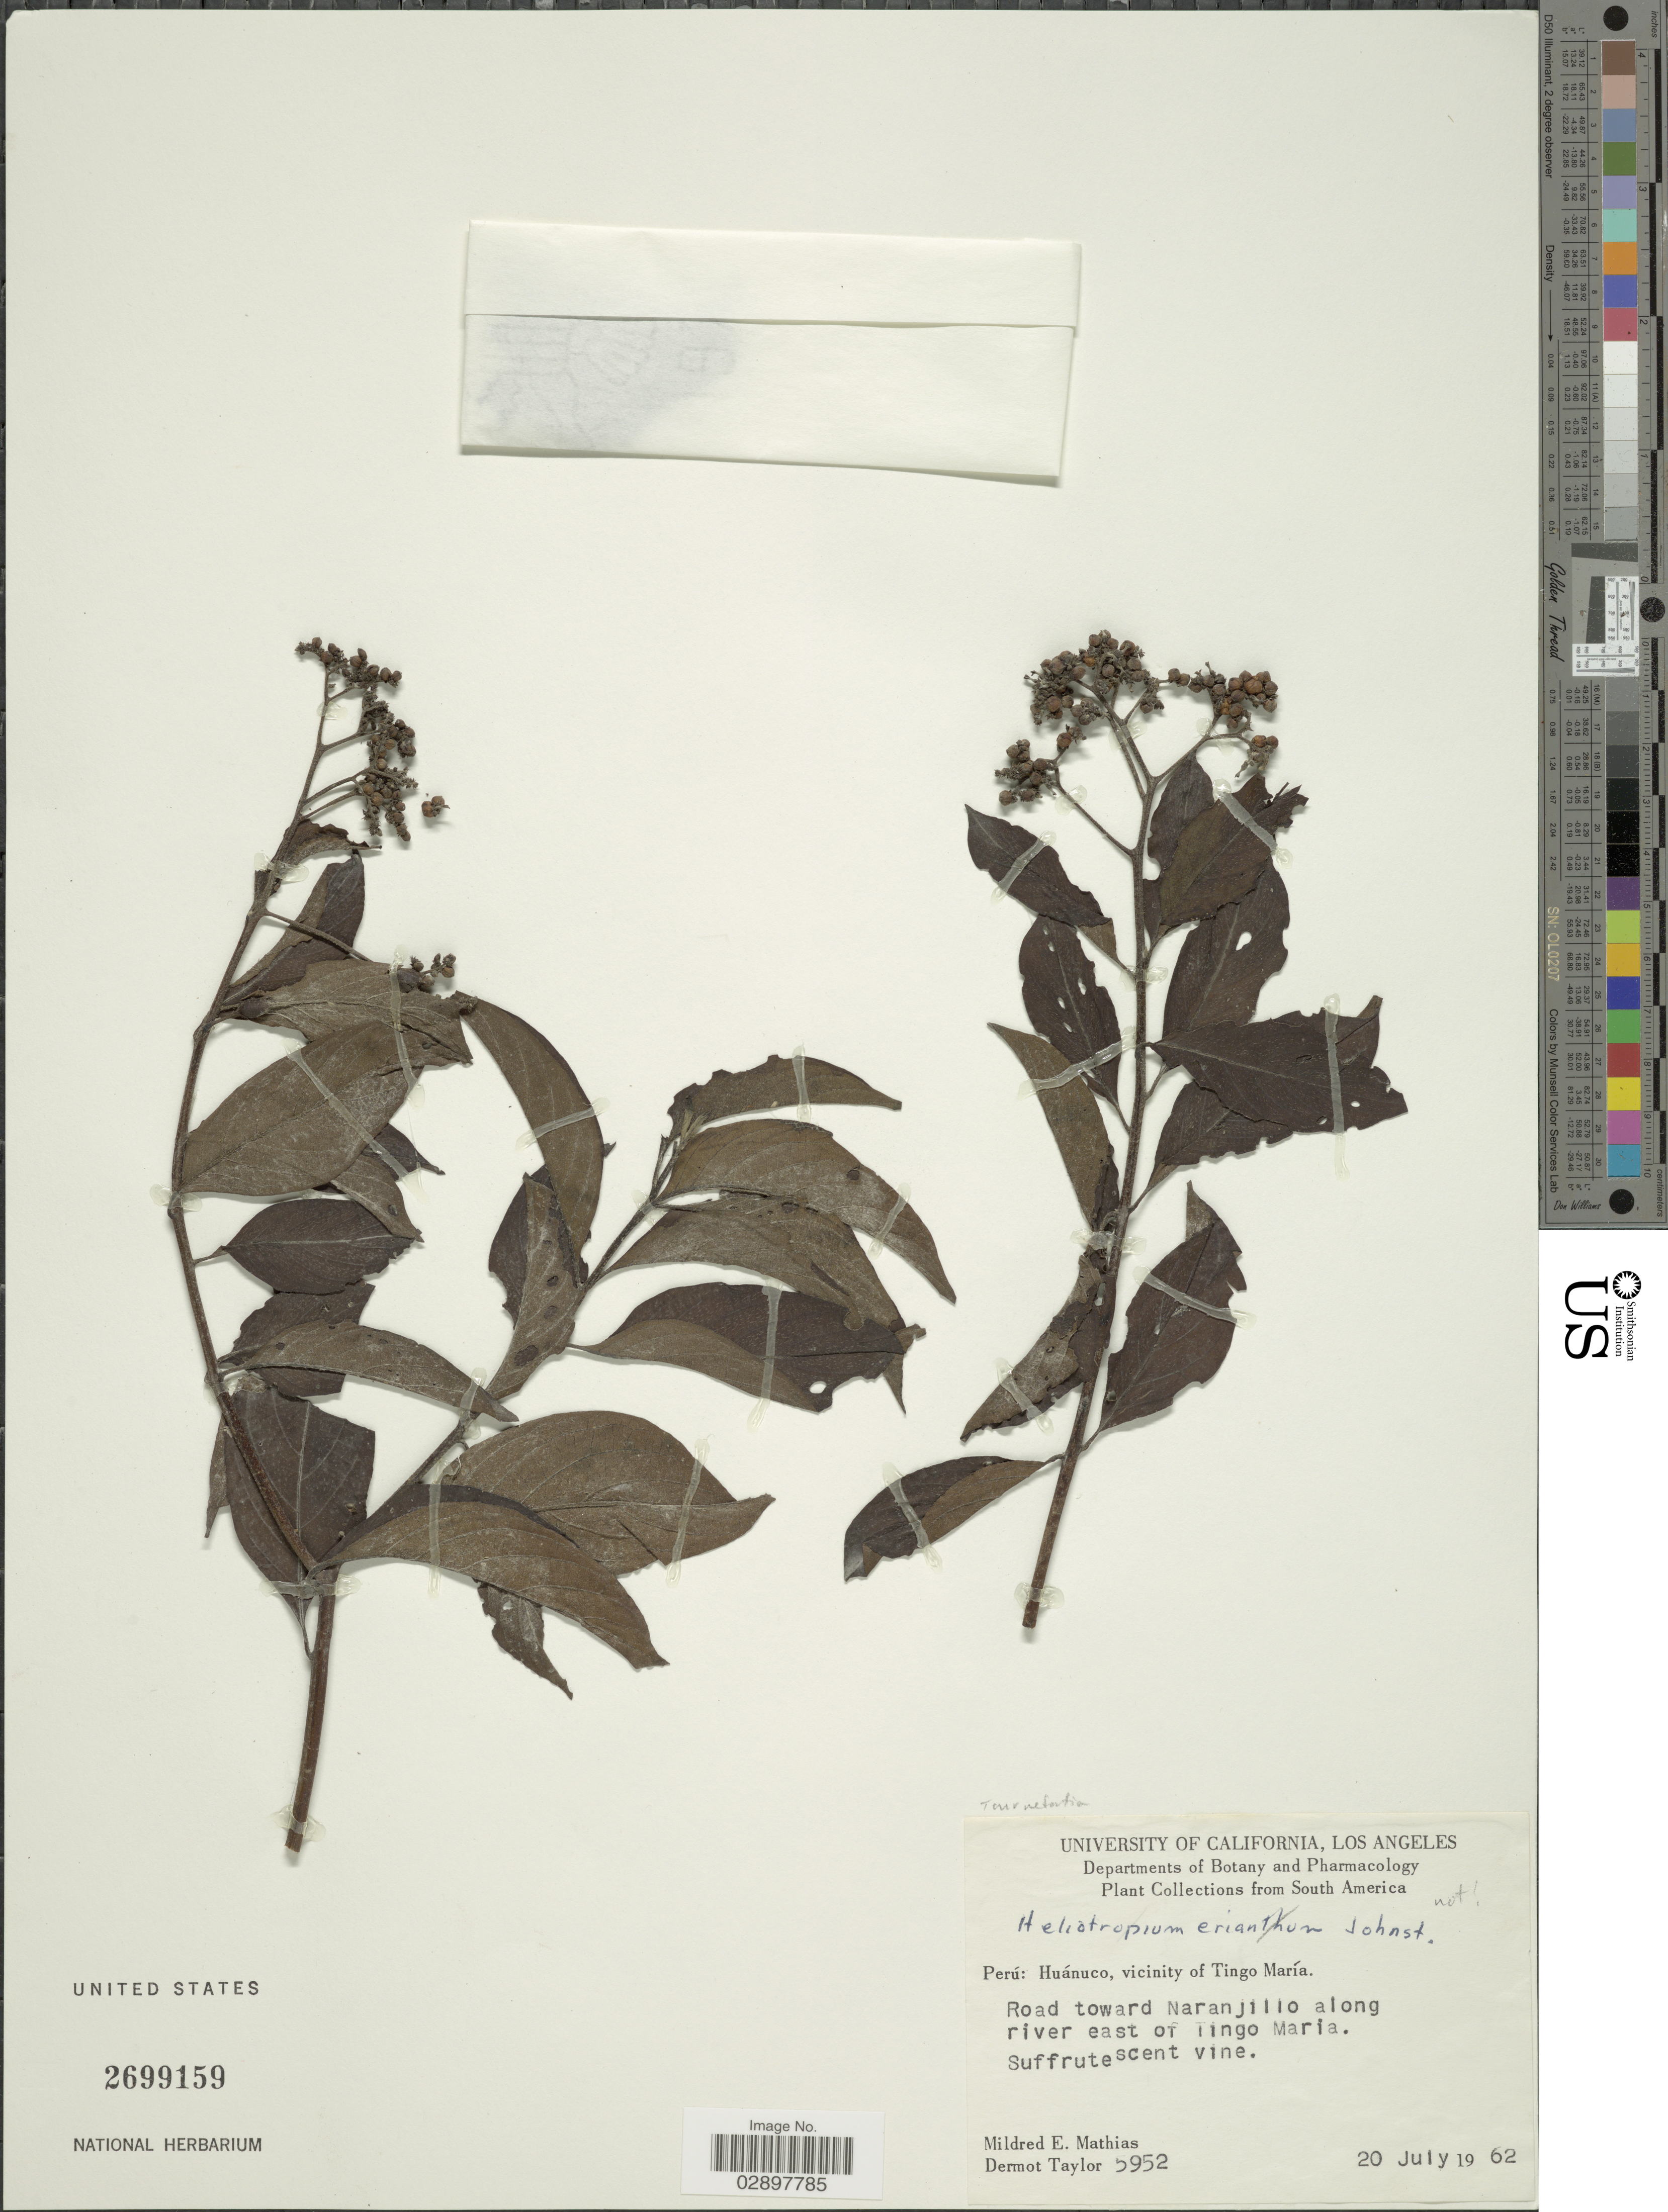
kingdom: Plantae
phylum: Tracheophyta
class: Magnoliopsida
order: Boraginales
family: Heliotropiaceae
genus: Tournefortia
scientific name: Tournefortia sp.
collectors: M. E. Mathias & D. Taylor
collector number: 5952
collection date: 1962-07-20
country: Peru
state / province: Huánuco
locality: Vicinity of Tingo María. Road toward Naranjillo along river east of Tingo Maria.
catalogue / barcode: US 2699159